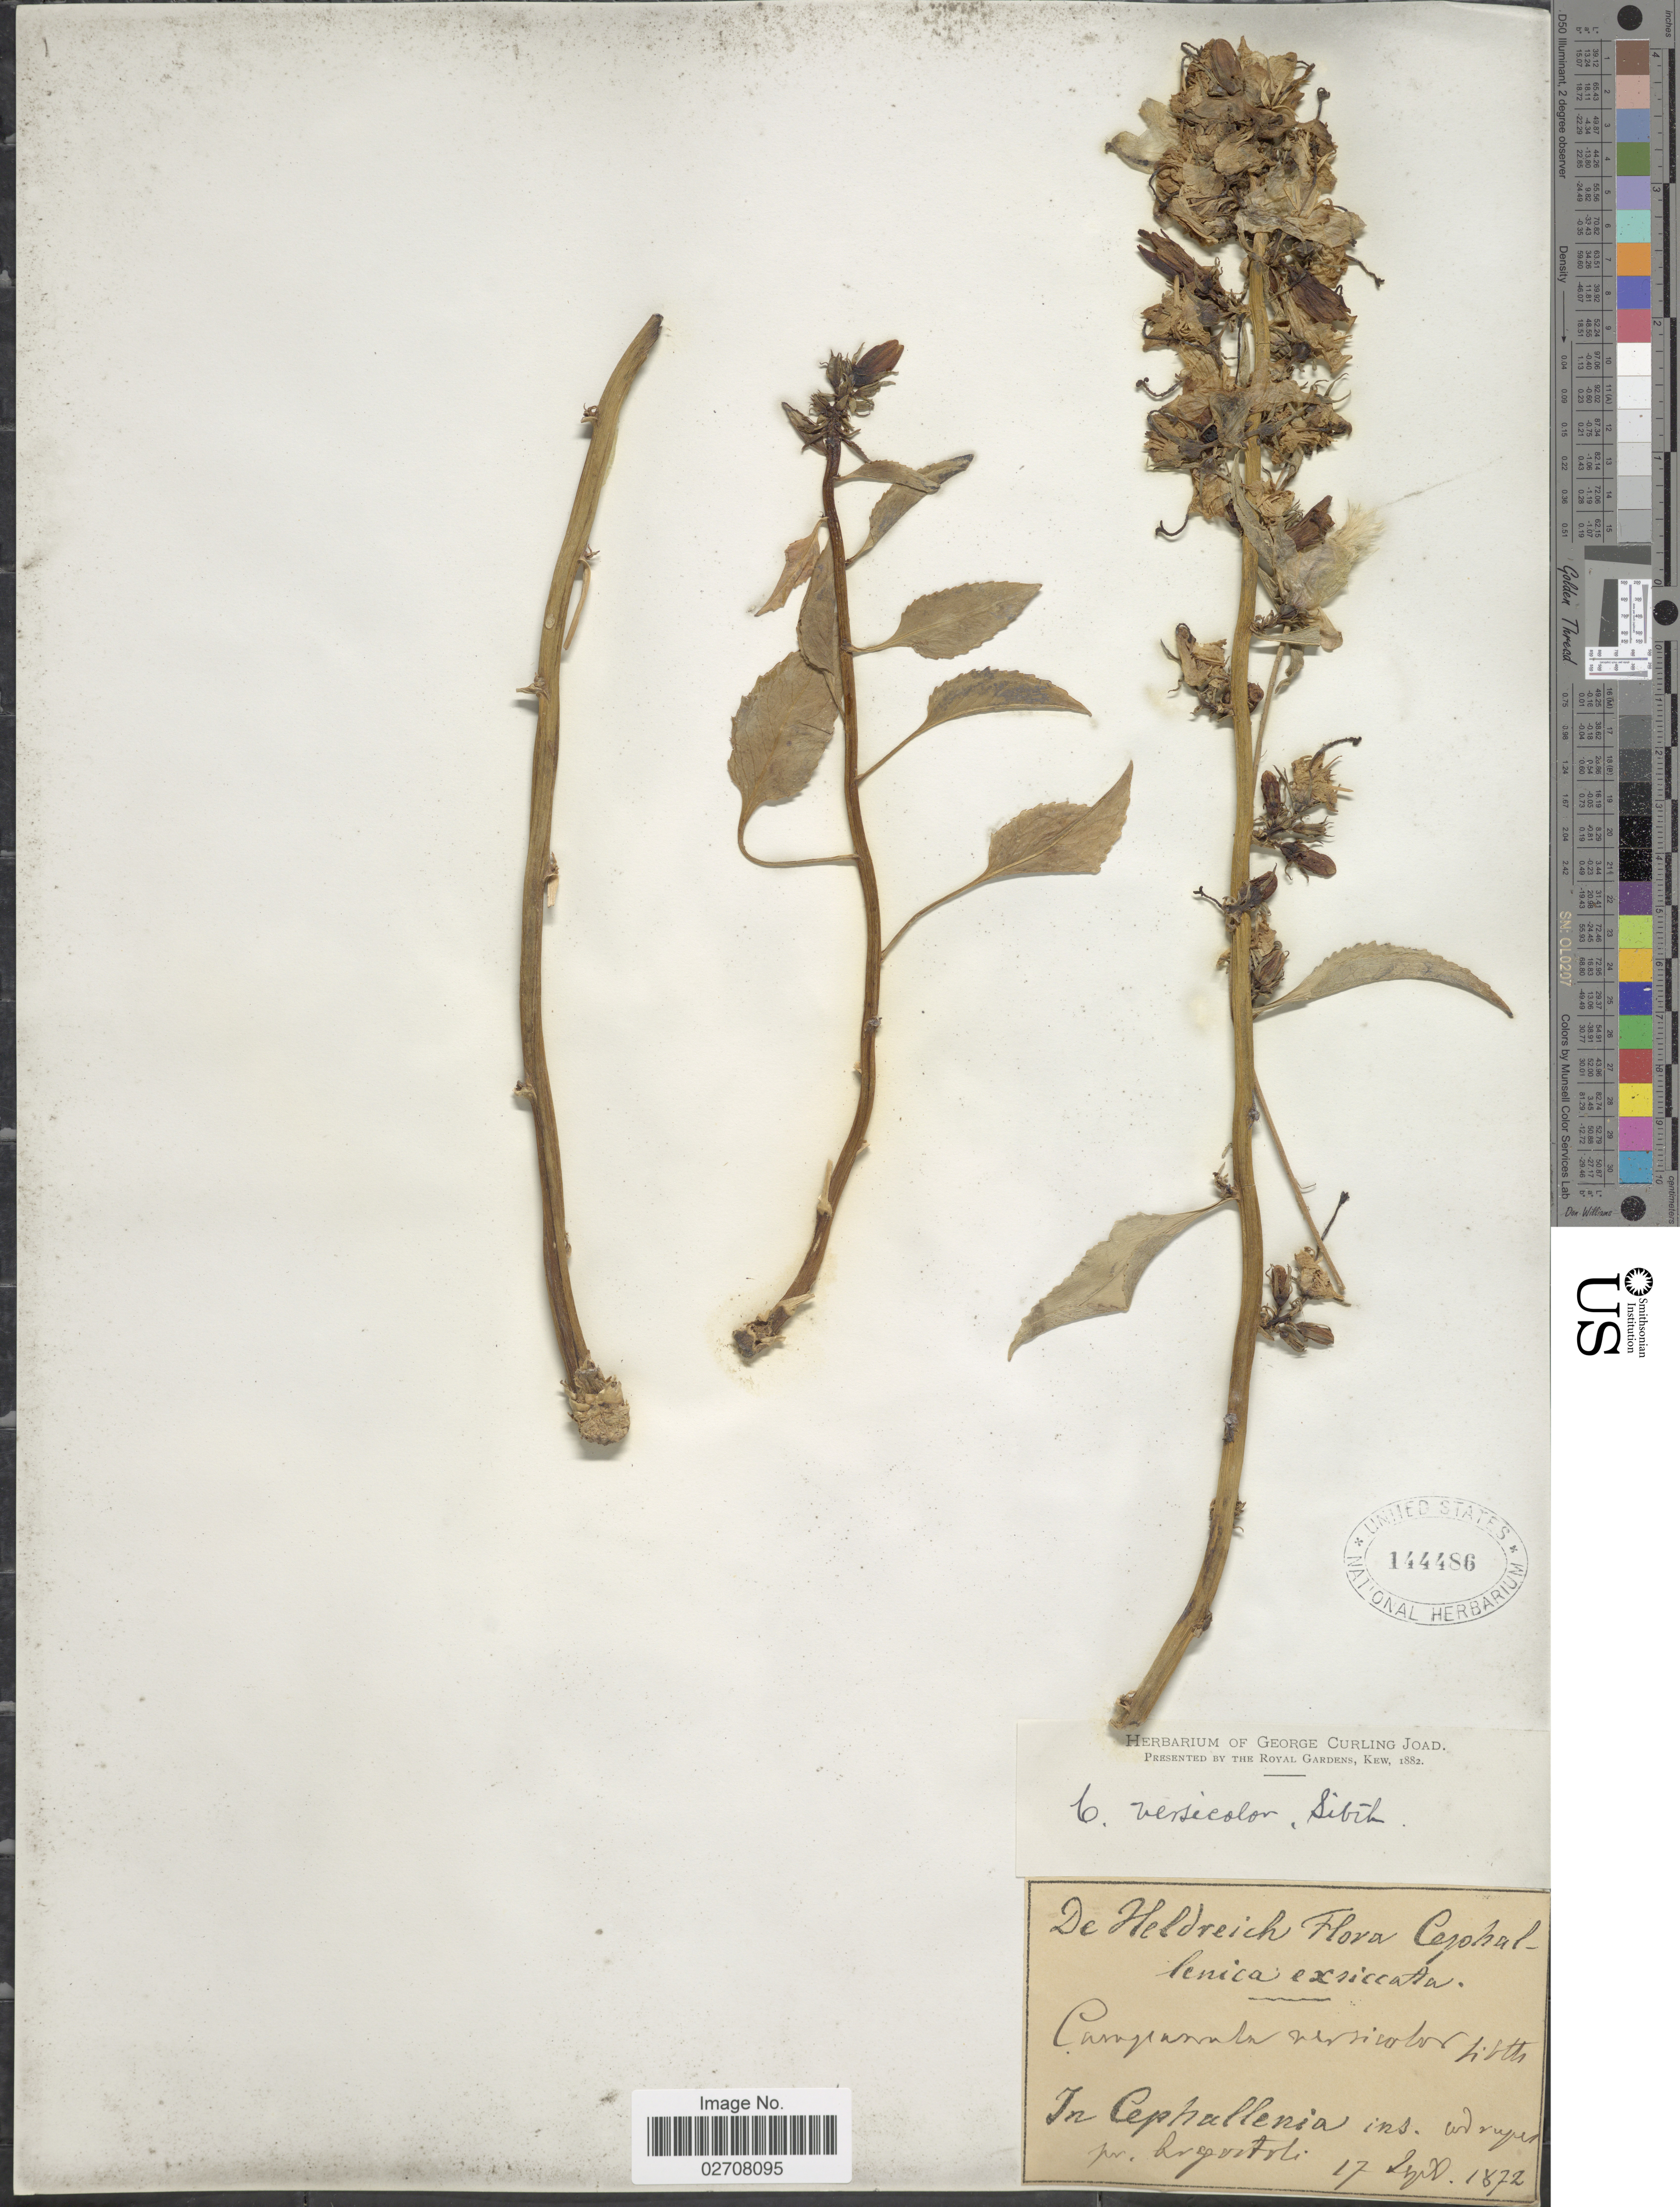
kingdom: Plantae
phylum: Tracheophyta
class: Magnoliopsida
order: Asterales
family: Campanulaceae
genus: Campanula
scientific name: Campanula versicolor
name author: Andrews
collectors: -. De Heldreich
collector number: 6?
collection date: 1872-09-17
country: Greece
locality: Cephallenica. In Cephallenia ins. ad rupes pr. Argostoli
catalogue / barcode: US 144486